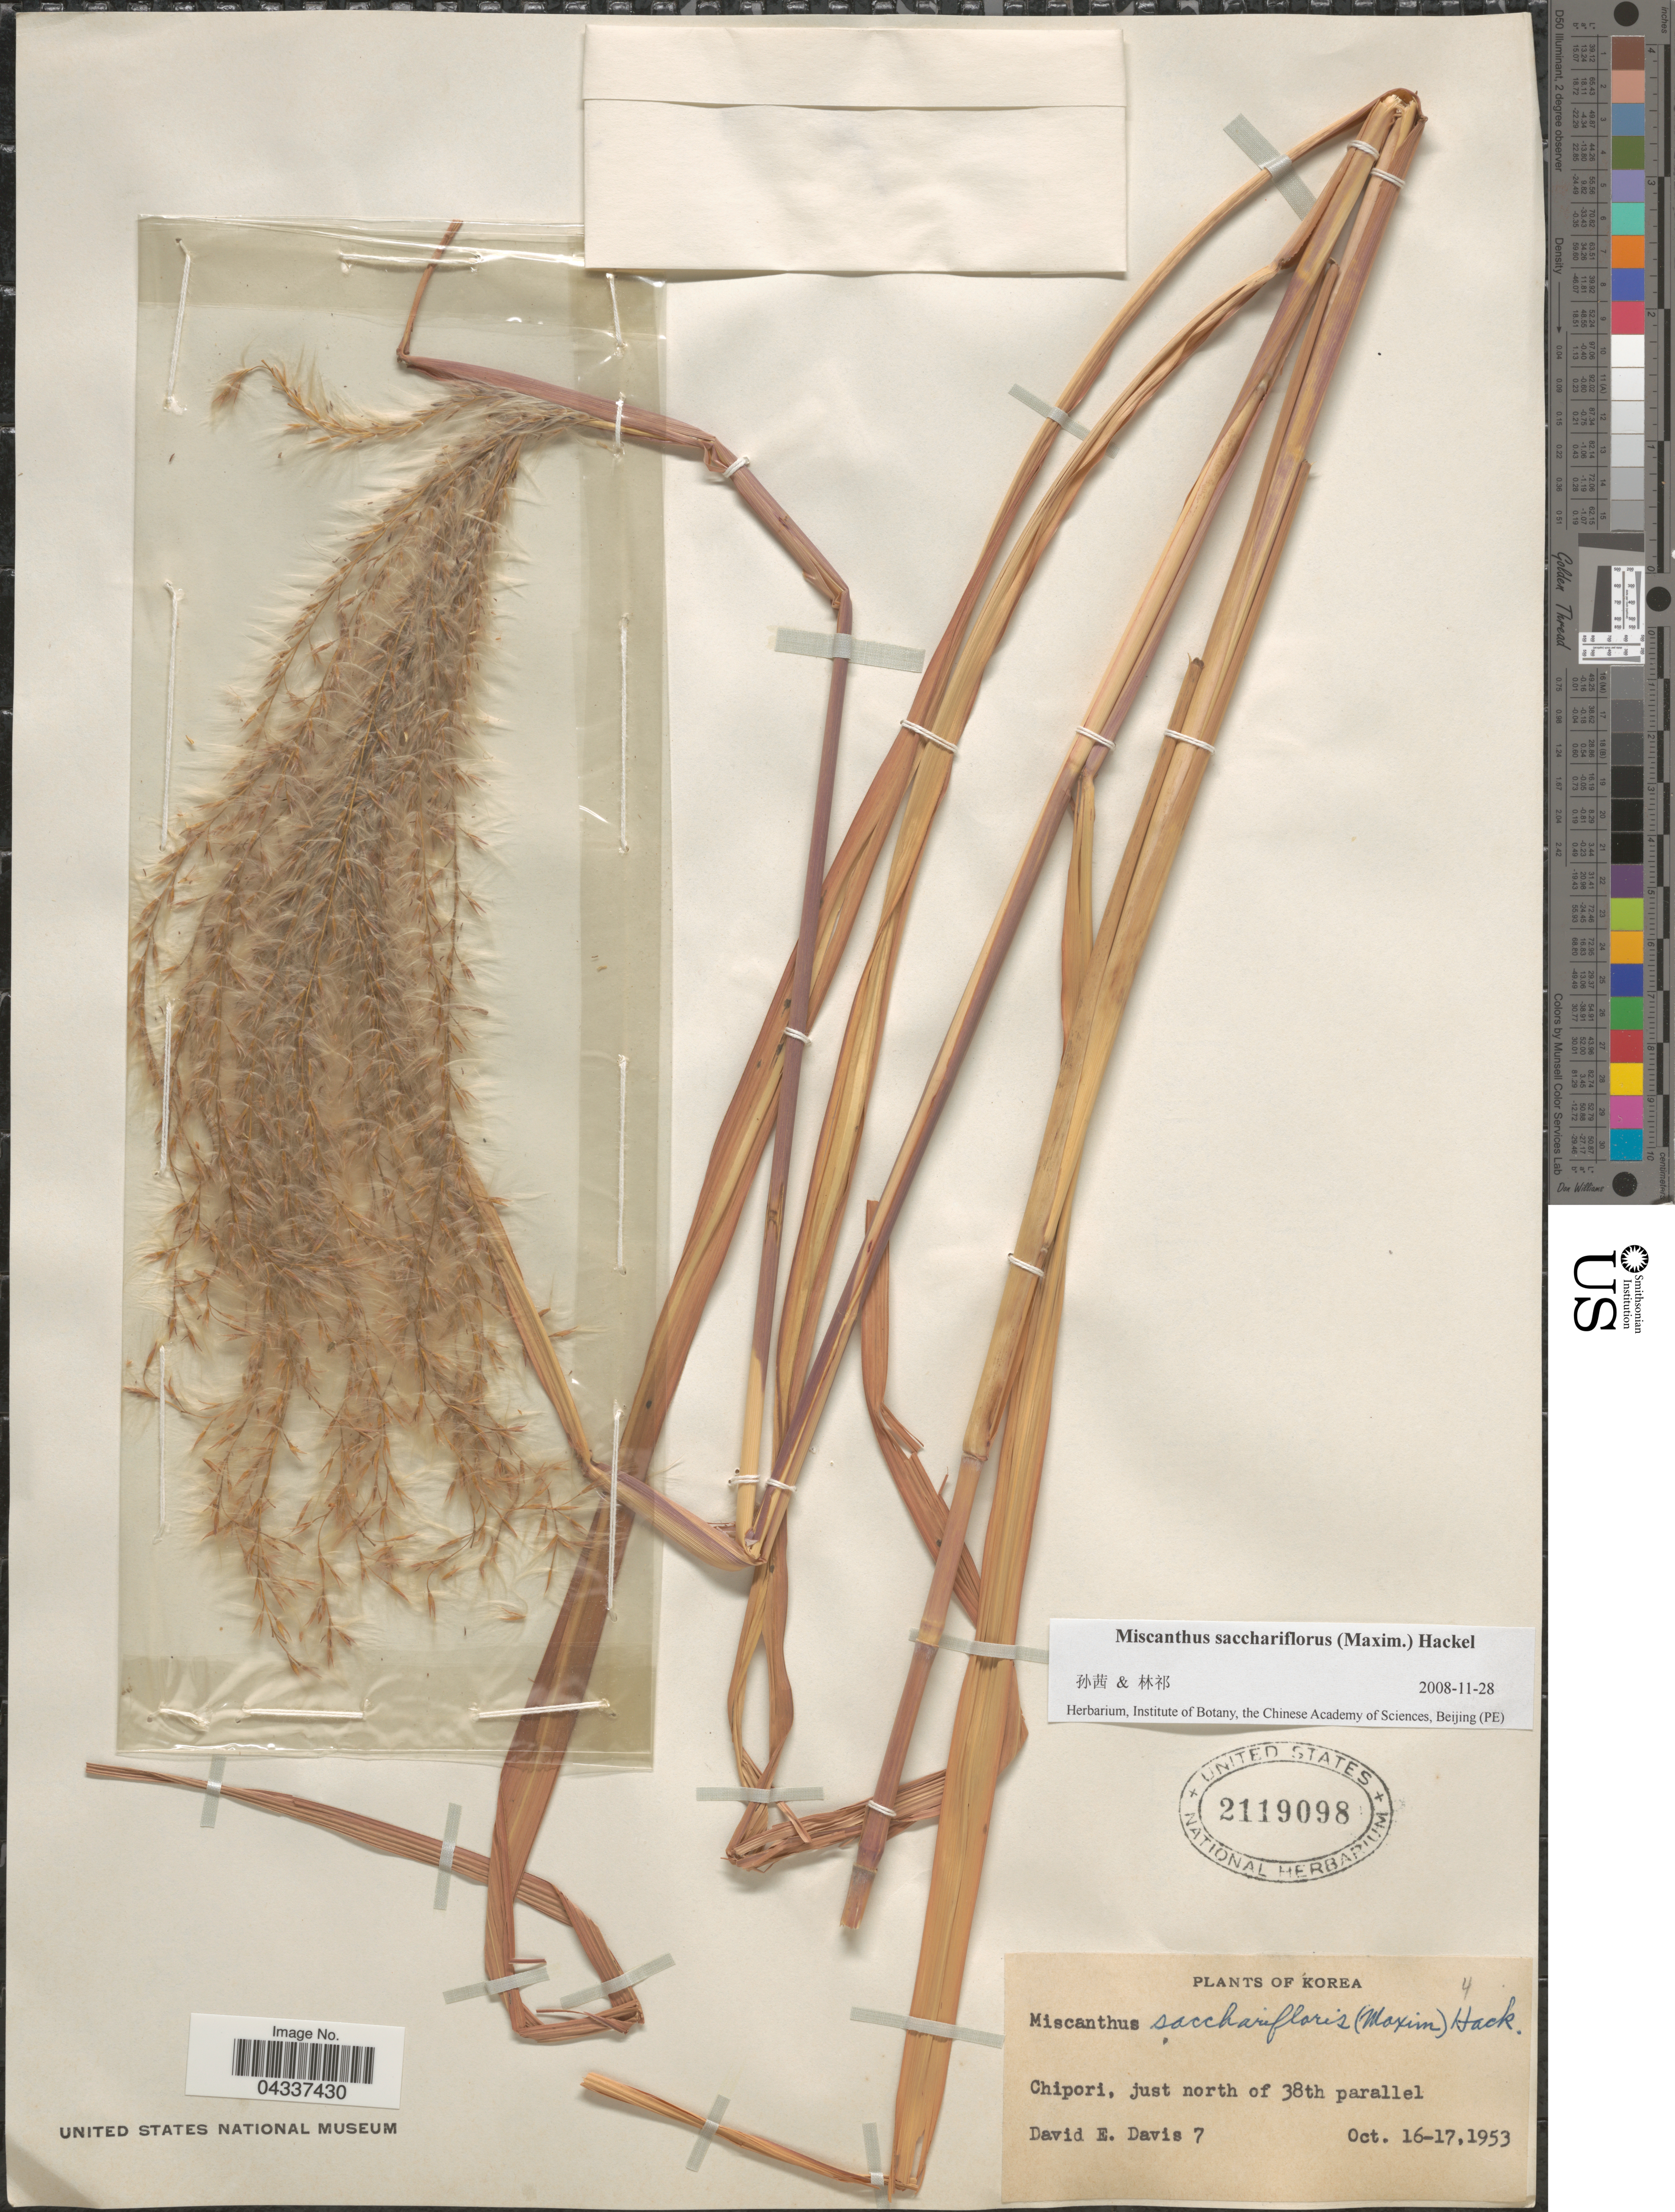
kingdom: Plantae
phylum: Tracheophyta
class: Liliopsida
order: Poales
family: Poaceae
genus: Miscanthus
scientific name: Miscanthus sacchariflorus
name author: (Maxim.) Hack.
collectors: D. Davis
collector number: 7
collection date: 1953-10-16/1953-10-17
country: South Korea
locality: Chipori, just north of 38th parallel.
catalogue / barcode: US 2119098